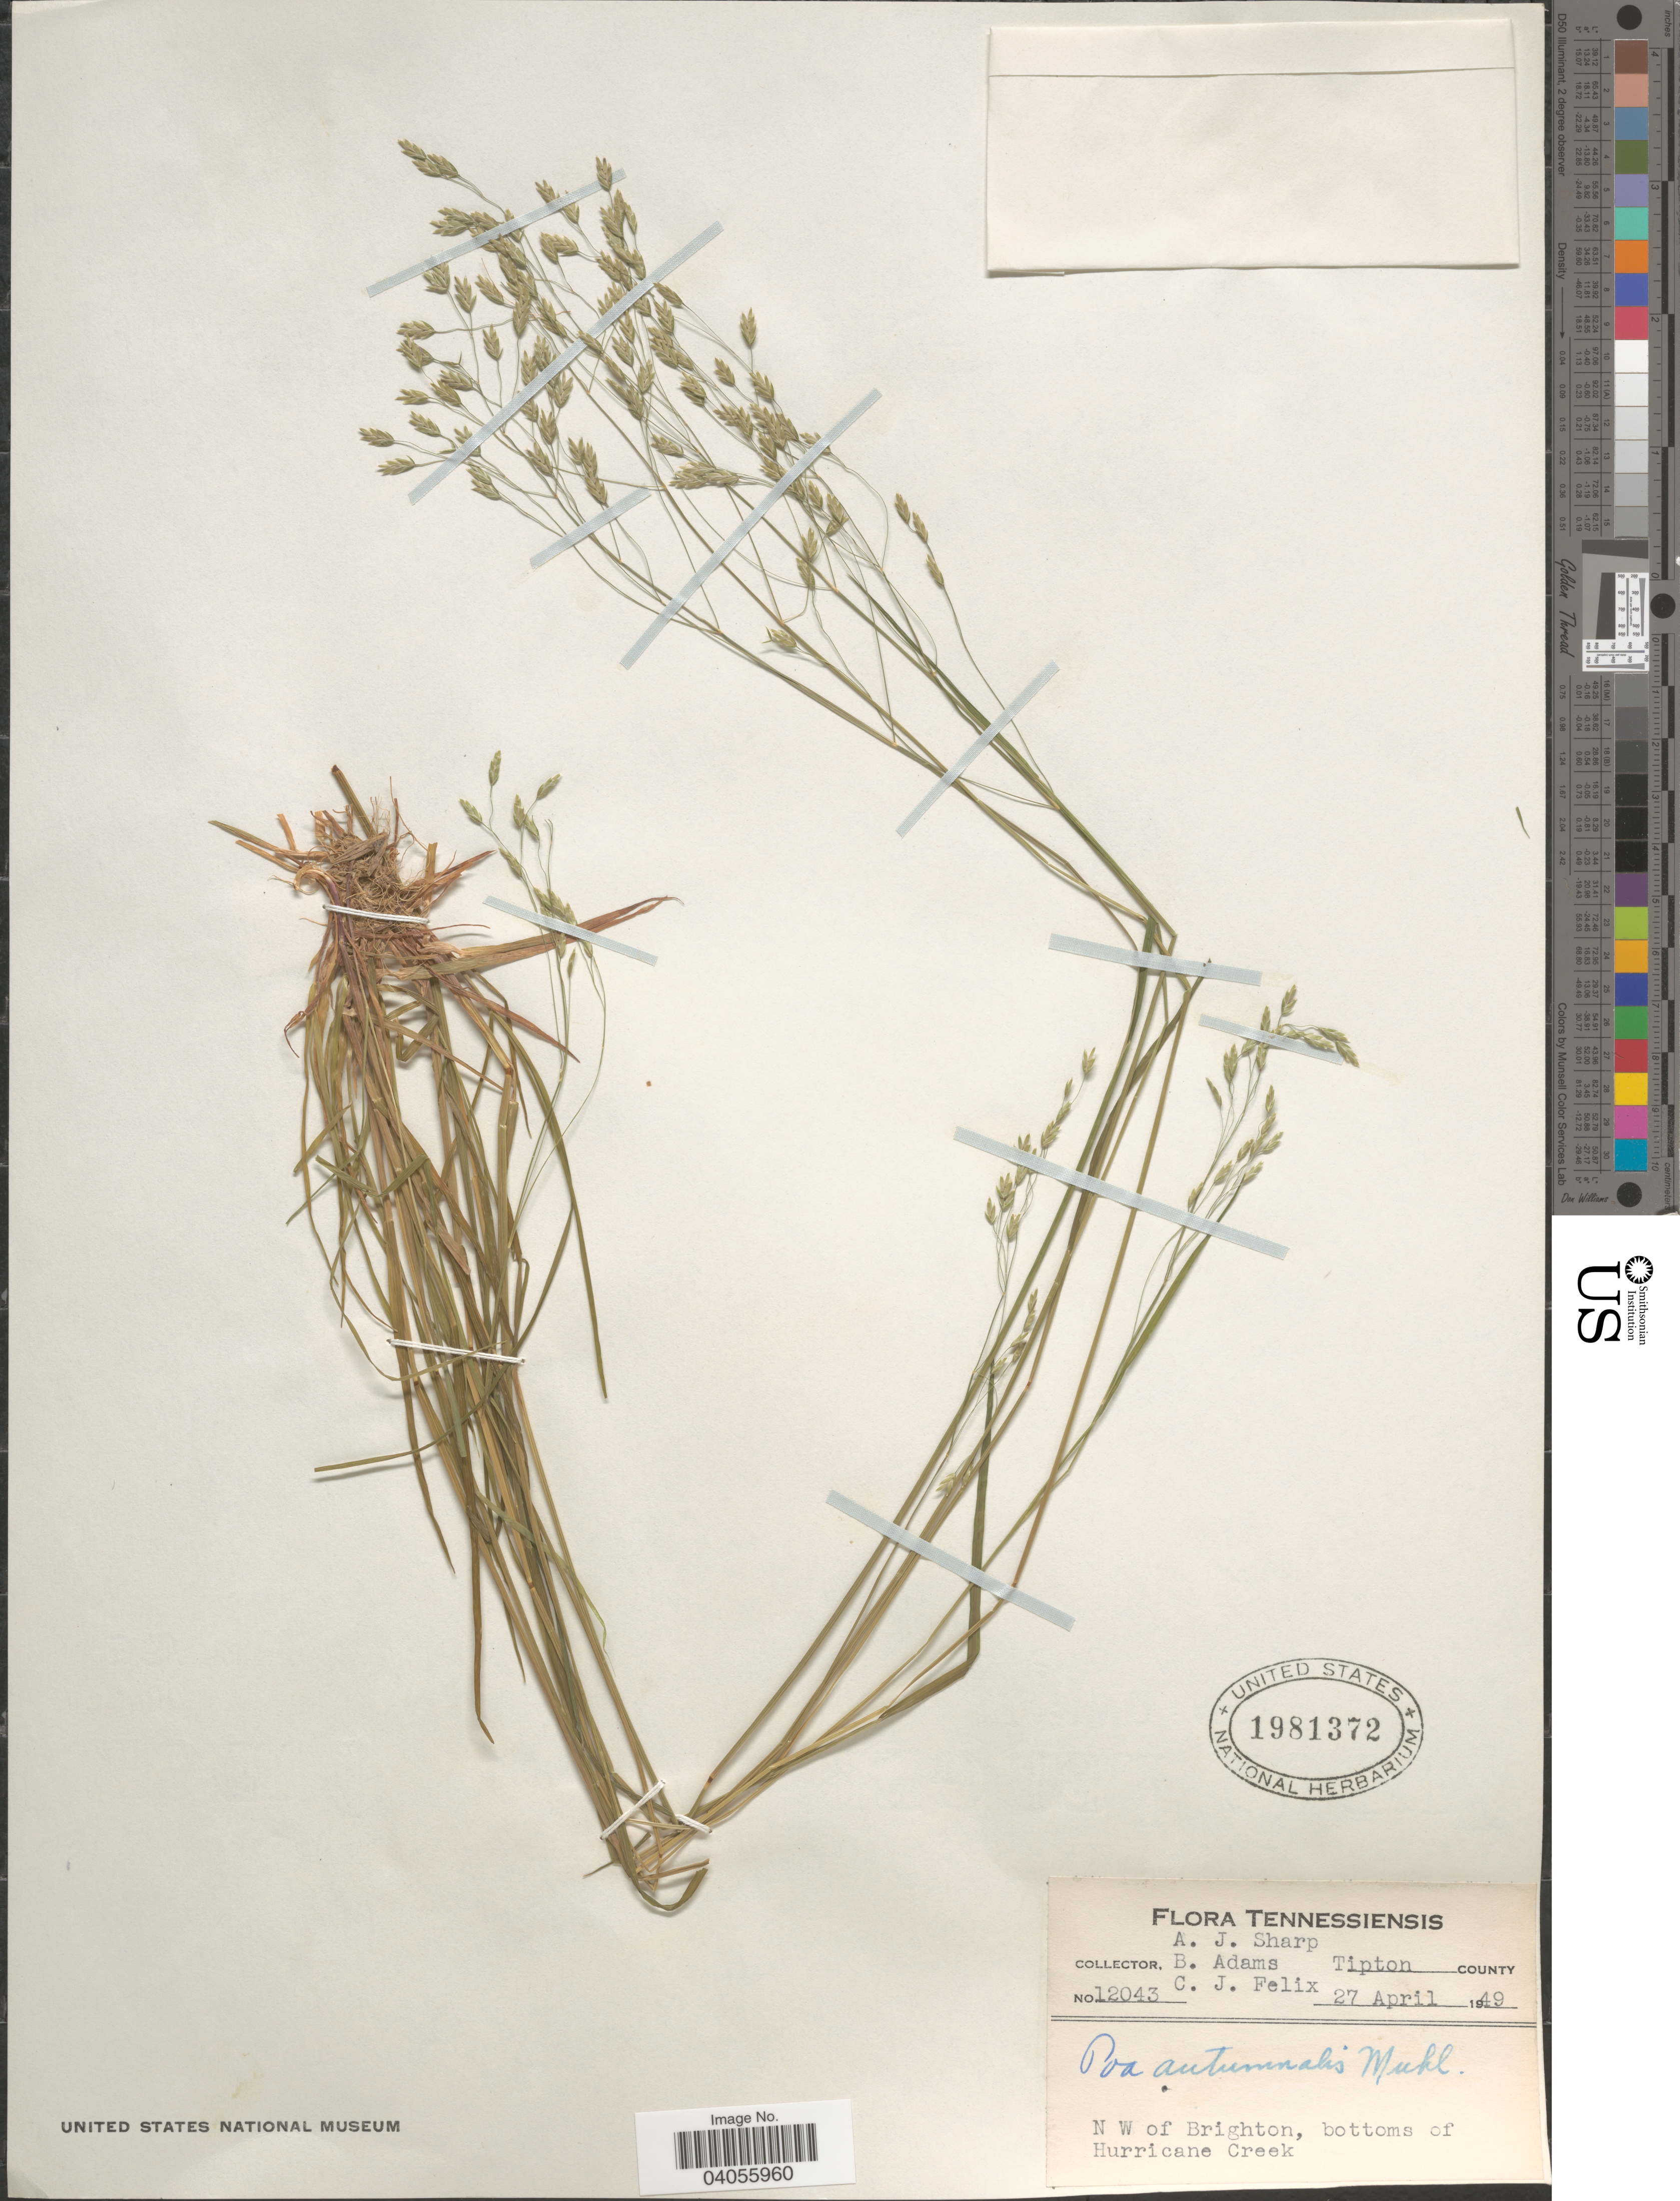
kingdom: Plantae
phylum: Tracheophyta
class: Liliopsida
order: Poales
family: Poaceae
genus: Poa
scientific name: Poa autumnalis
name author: Muhl. ex Elliott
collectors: A. J. Sharp, B. Adams & C. Felix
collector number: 12043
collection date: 1949-04-27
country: United States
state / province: Tennessee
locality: Tennessiensis. Tipton county. N W of Brighton, bottoms of Hurricane Creek.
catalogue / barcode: US 1981372